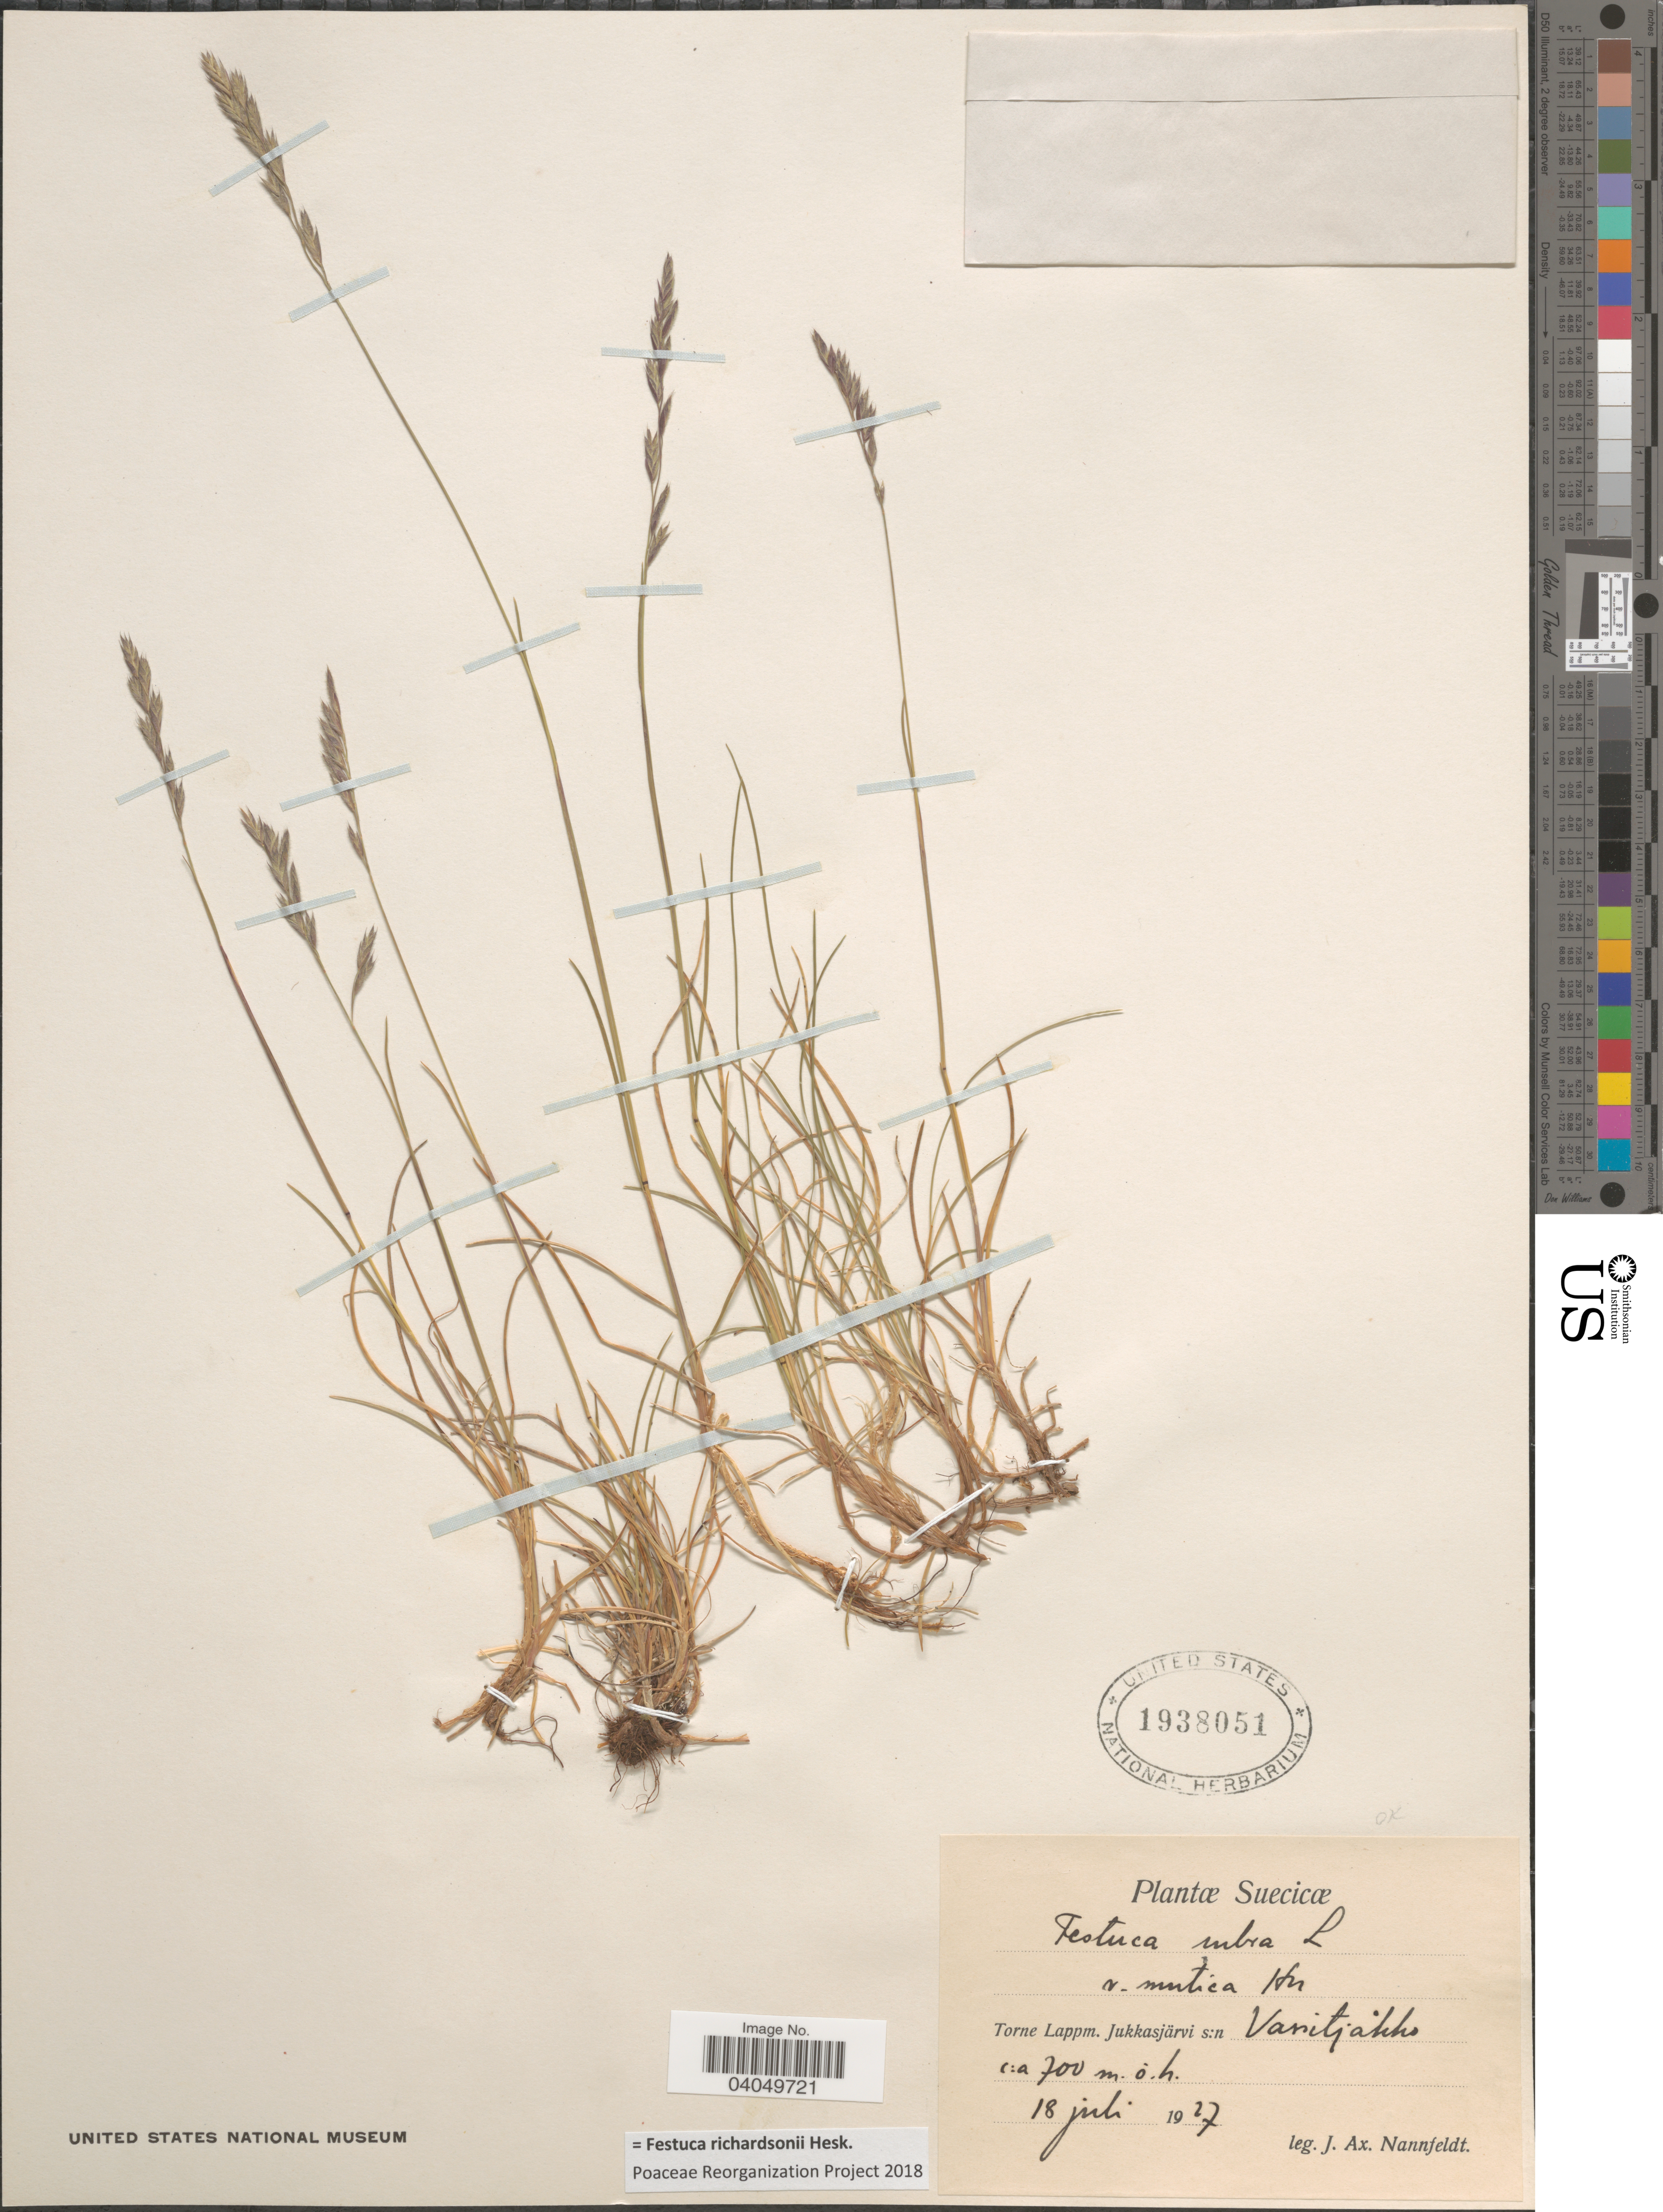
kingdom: Plantae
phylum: Tracheophyta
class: Liliopsida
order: Poales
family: Poaceae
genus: Festuca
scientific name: Festuca richardsonii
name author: Hook.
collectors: J. Nannfeldt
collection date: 1927-07-18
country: Sweden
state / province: Norrbotten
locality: Suecicæ. Torne Lappm. Jukkasjärvi s:n Varitjakko.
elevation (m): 700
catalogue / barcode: US 1938051